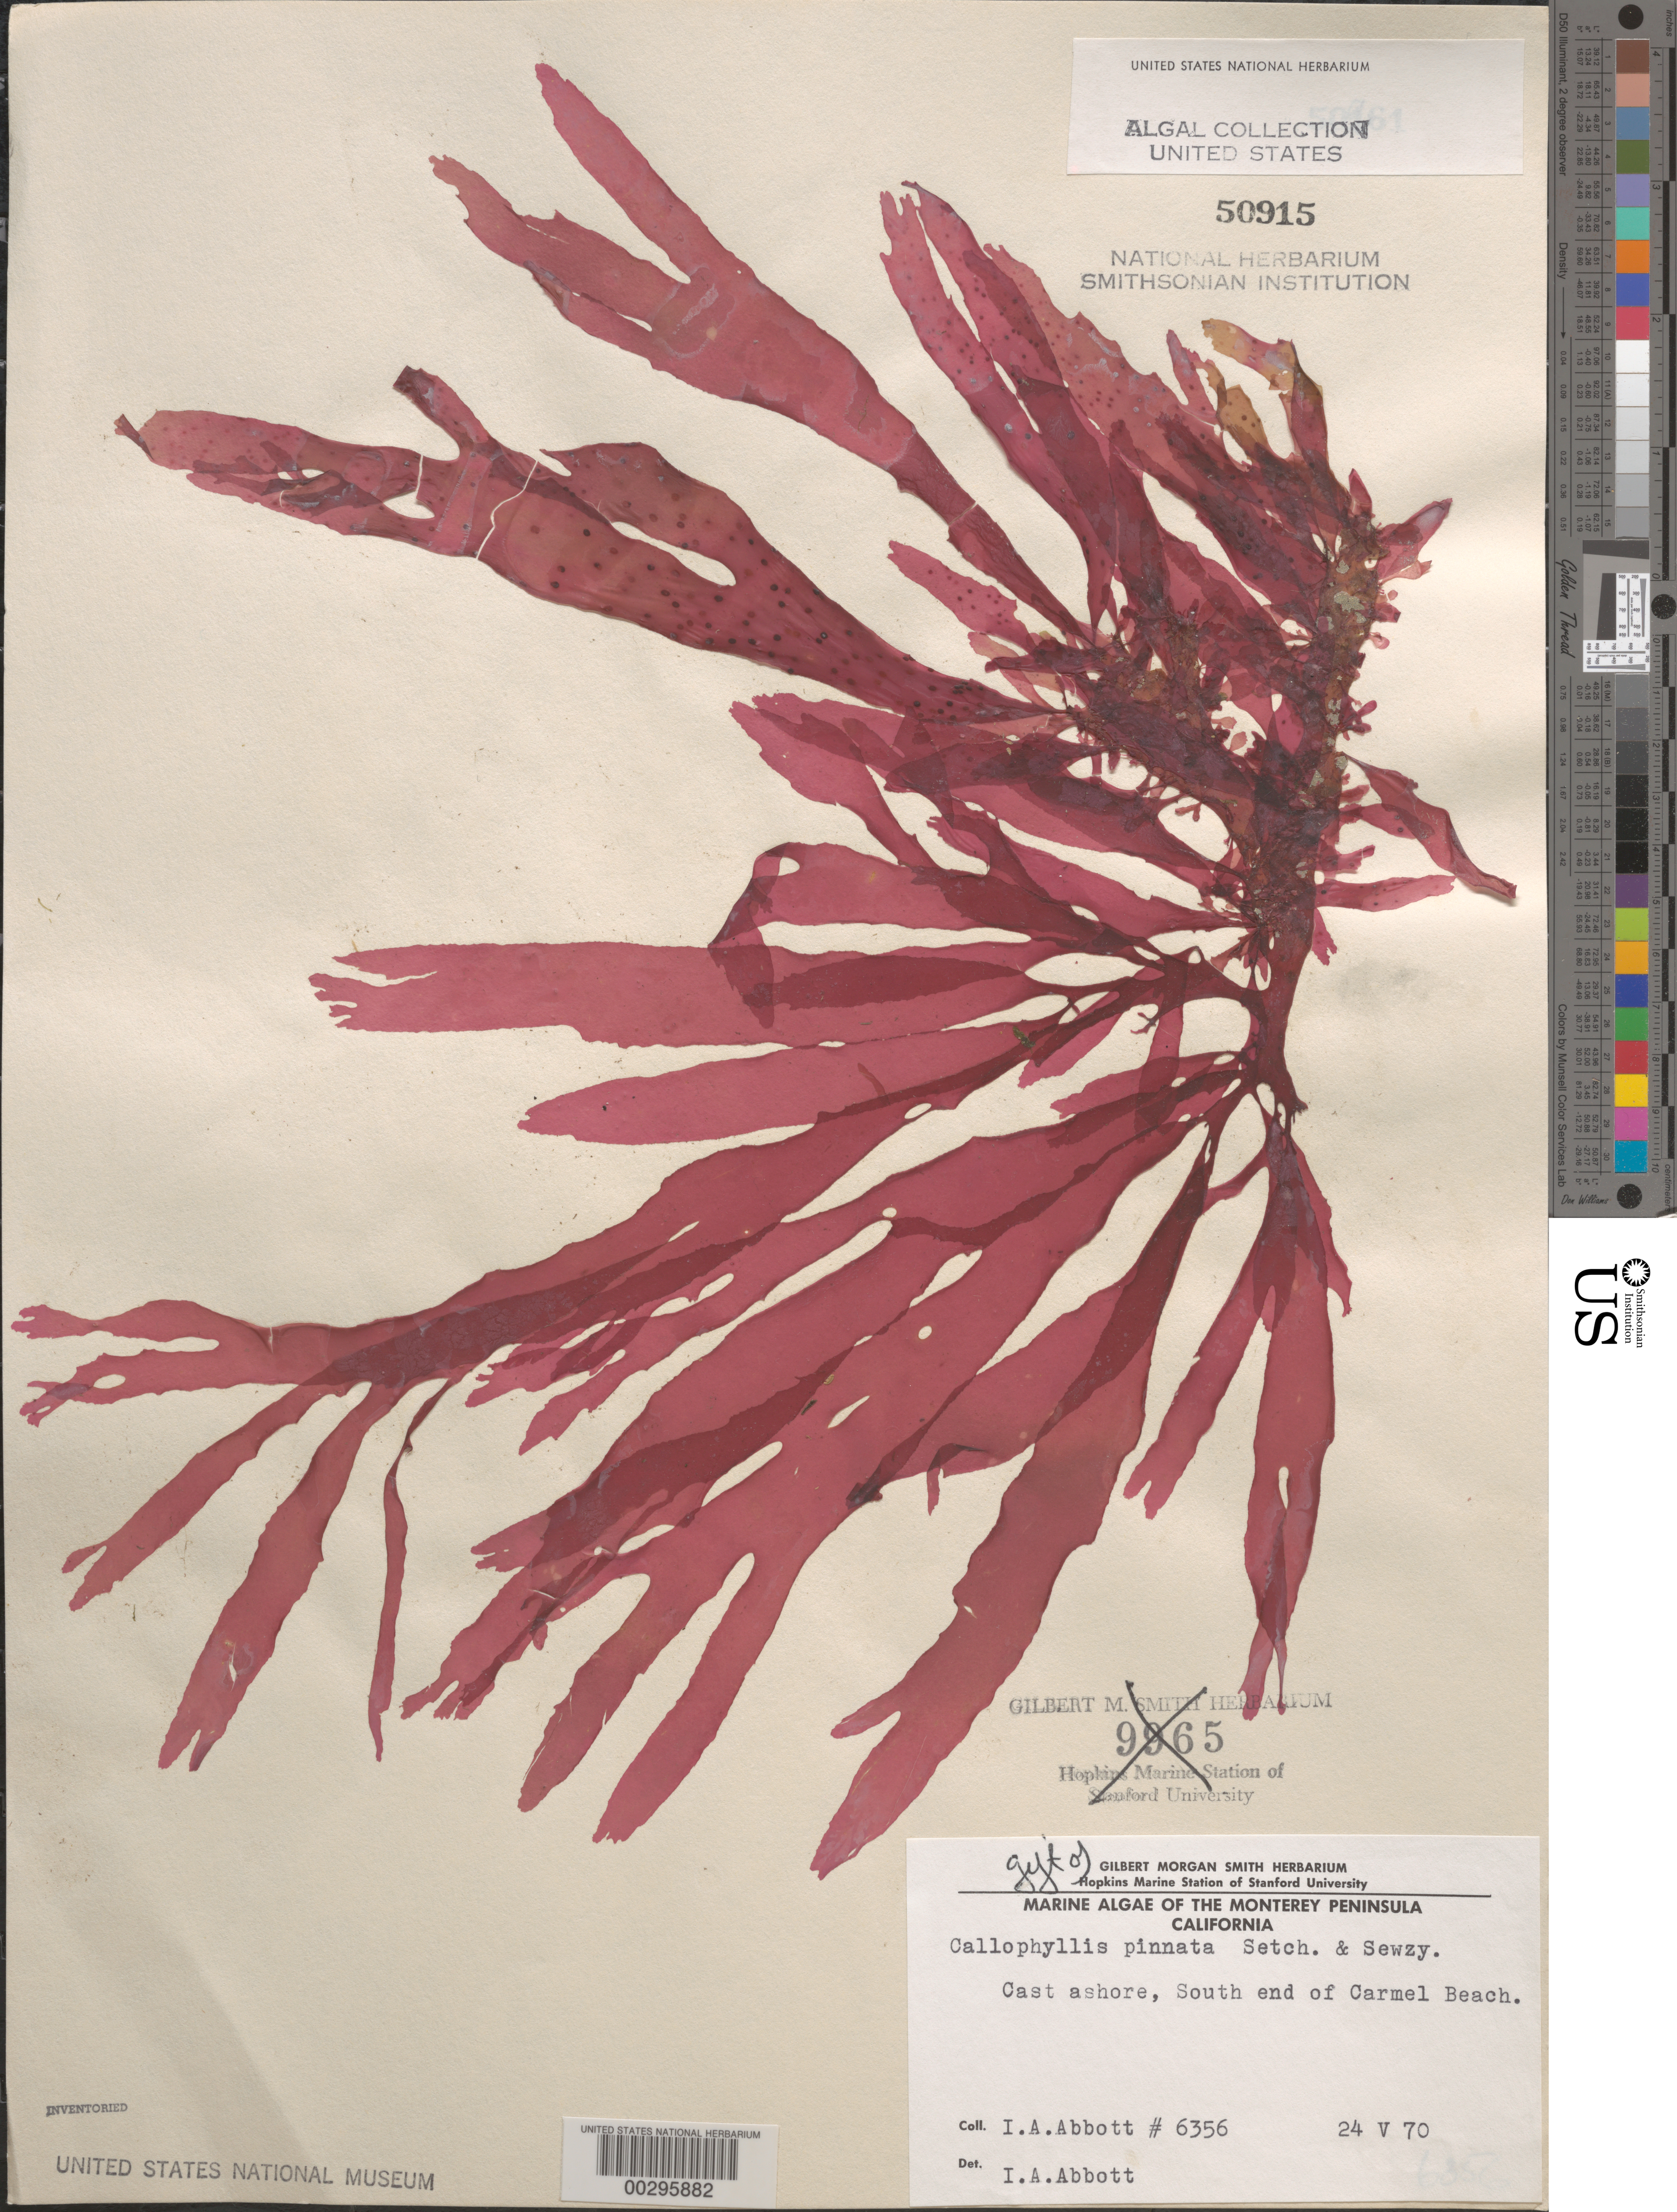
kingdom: Plantae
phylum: Rhodophyta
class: Florideophyceae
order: Gigartinales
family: Kallymeniaceae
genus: Callophyllis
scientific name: Callophyllis pinnata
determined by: Abbott, Isabella A.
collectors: I. A. Abbott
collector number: IAA 6356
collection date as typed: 24 May 1970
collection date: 1970-05-24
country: United States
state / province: California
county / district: Monterey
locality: Carmel Beach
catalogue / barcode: US 50915